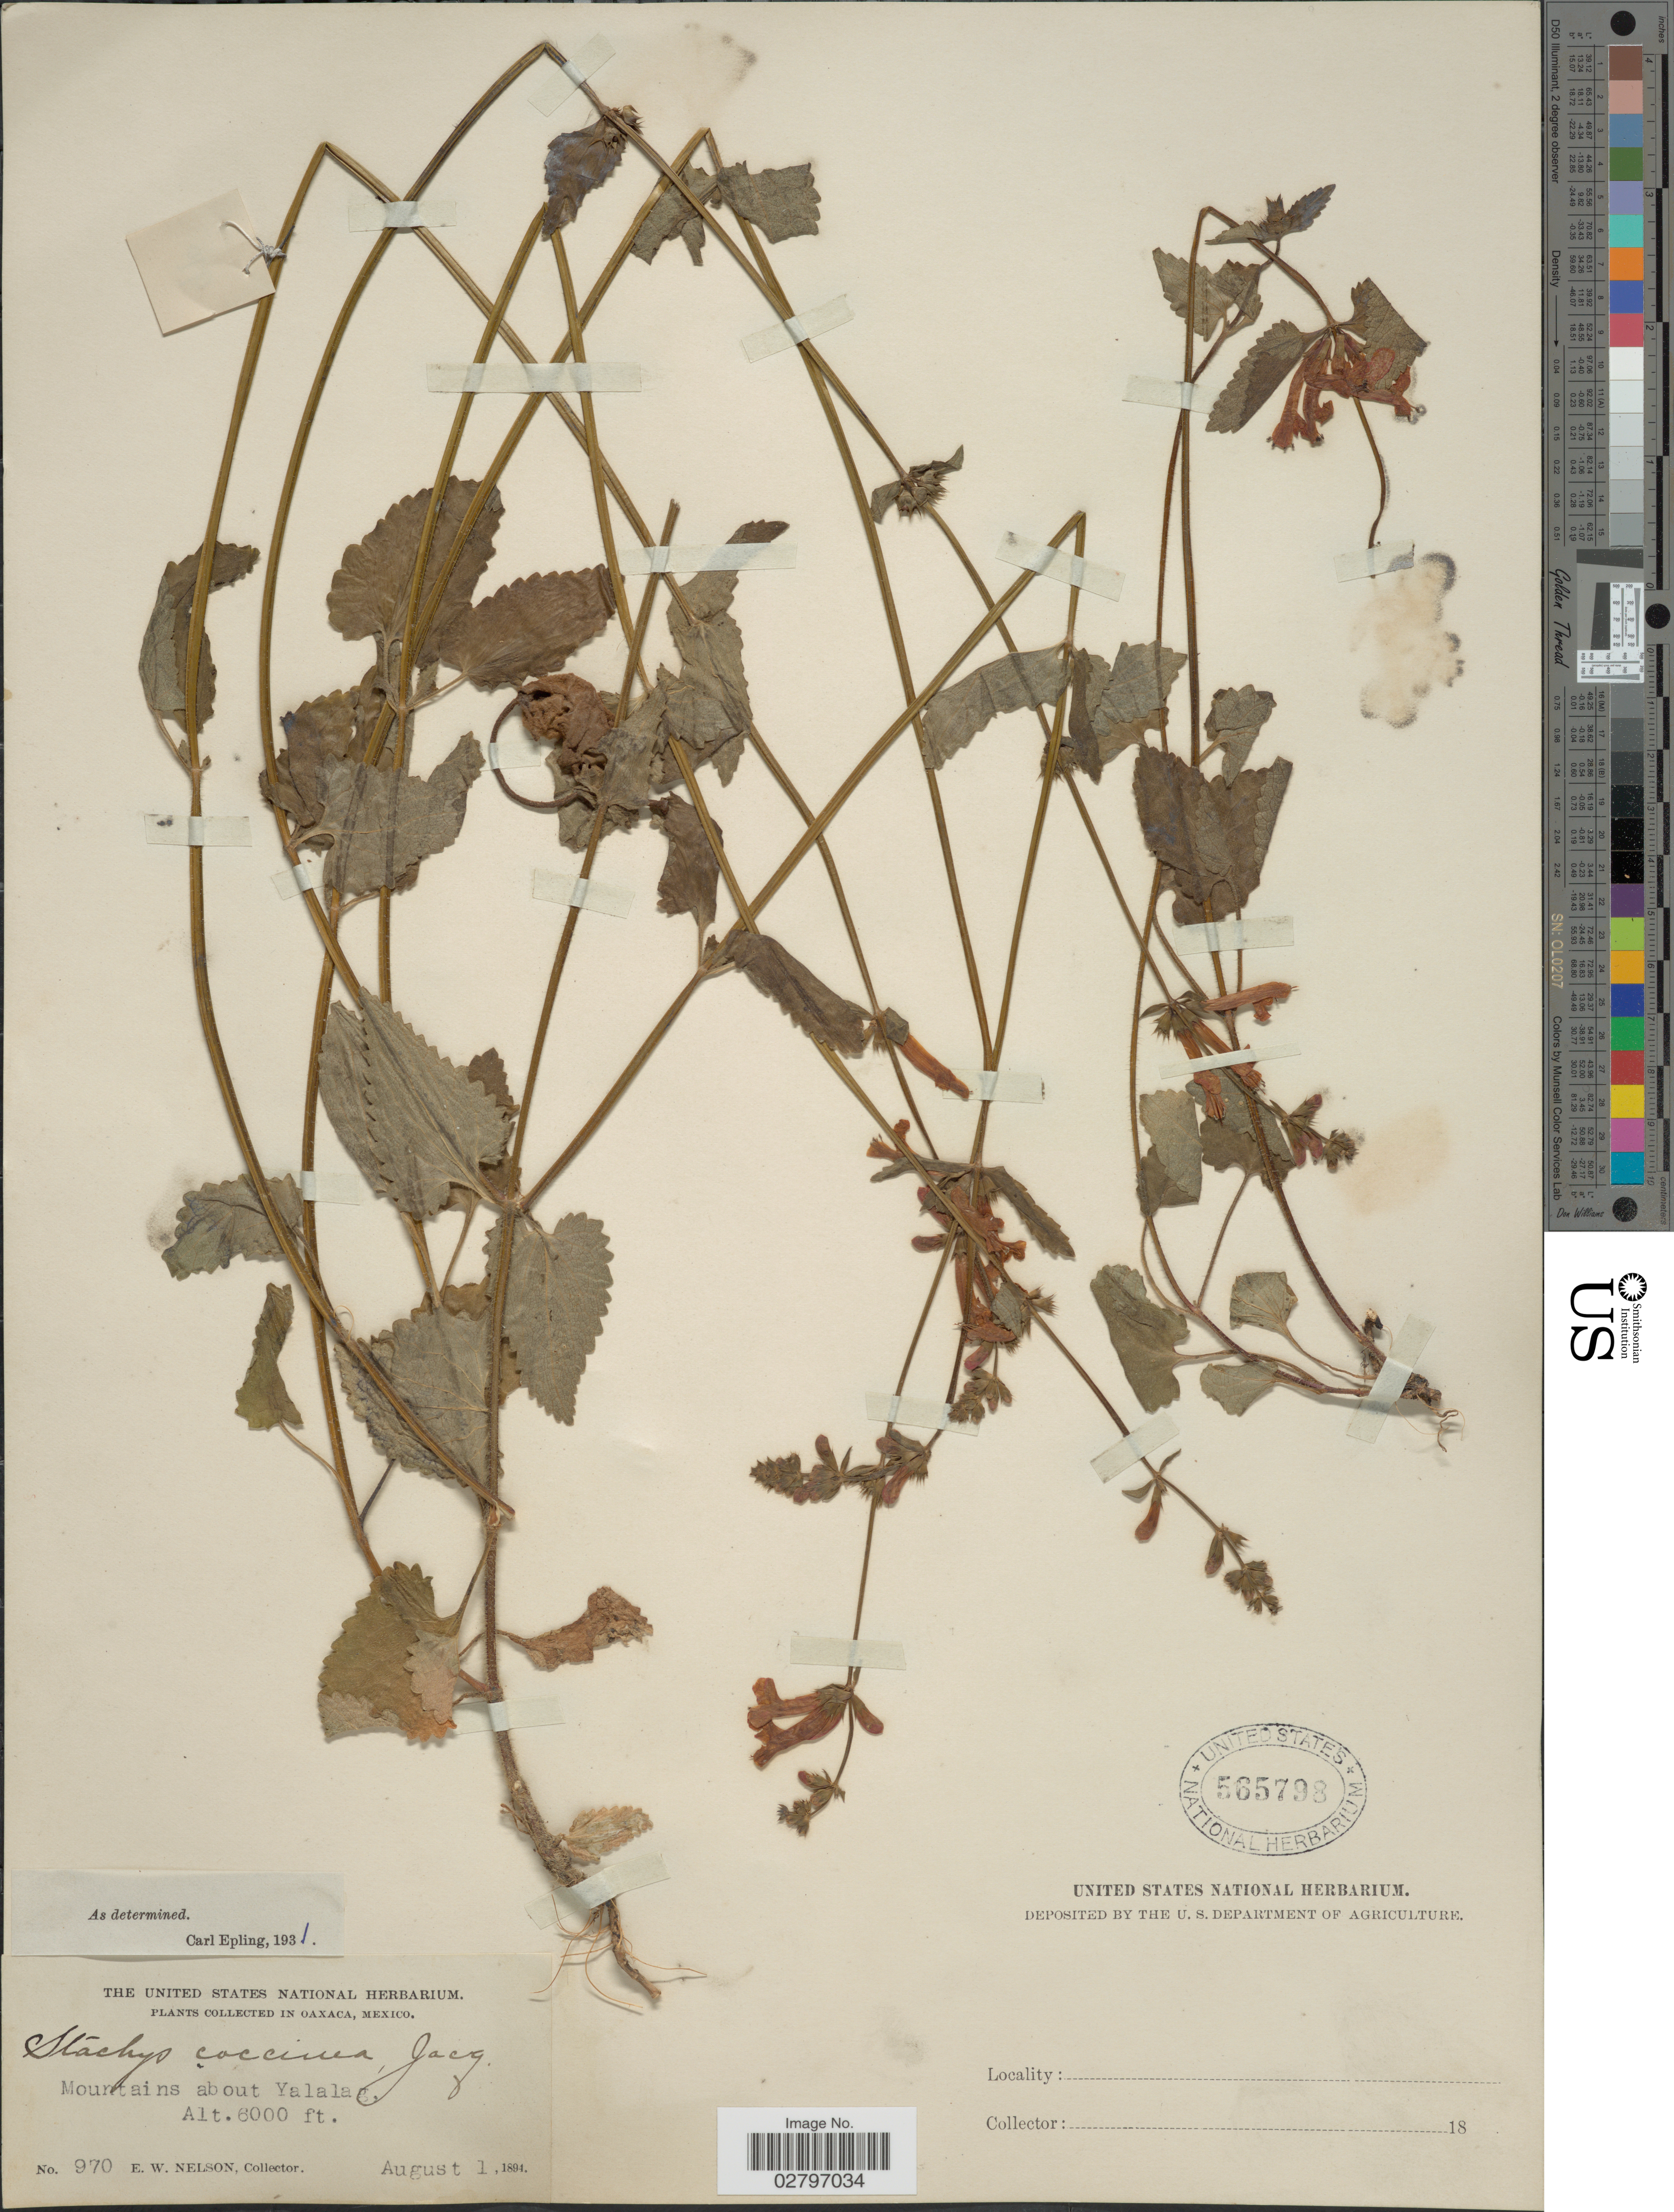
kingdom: Plantae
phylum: Tracheophyta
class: Magnoliopsida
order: Lamiales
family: Lamiaceae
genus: Stachys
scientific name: Stachys coccinea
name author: Ortega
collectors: E. W. Nelson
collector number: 970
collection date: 1894-08-01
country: Mexico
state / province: Oaxaca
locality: Mountains about Yalalag.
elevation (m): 1829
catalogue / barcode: US 565798